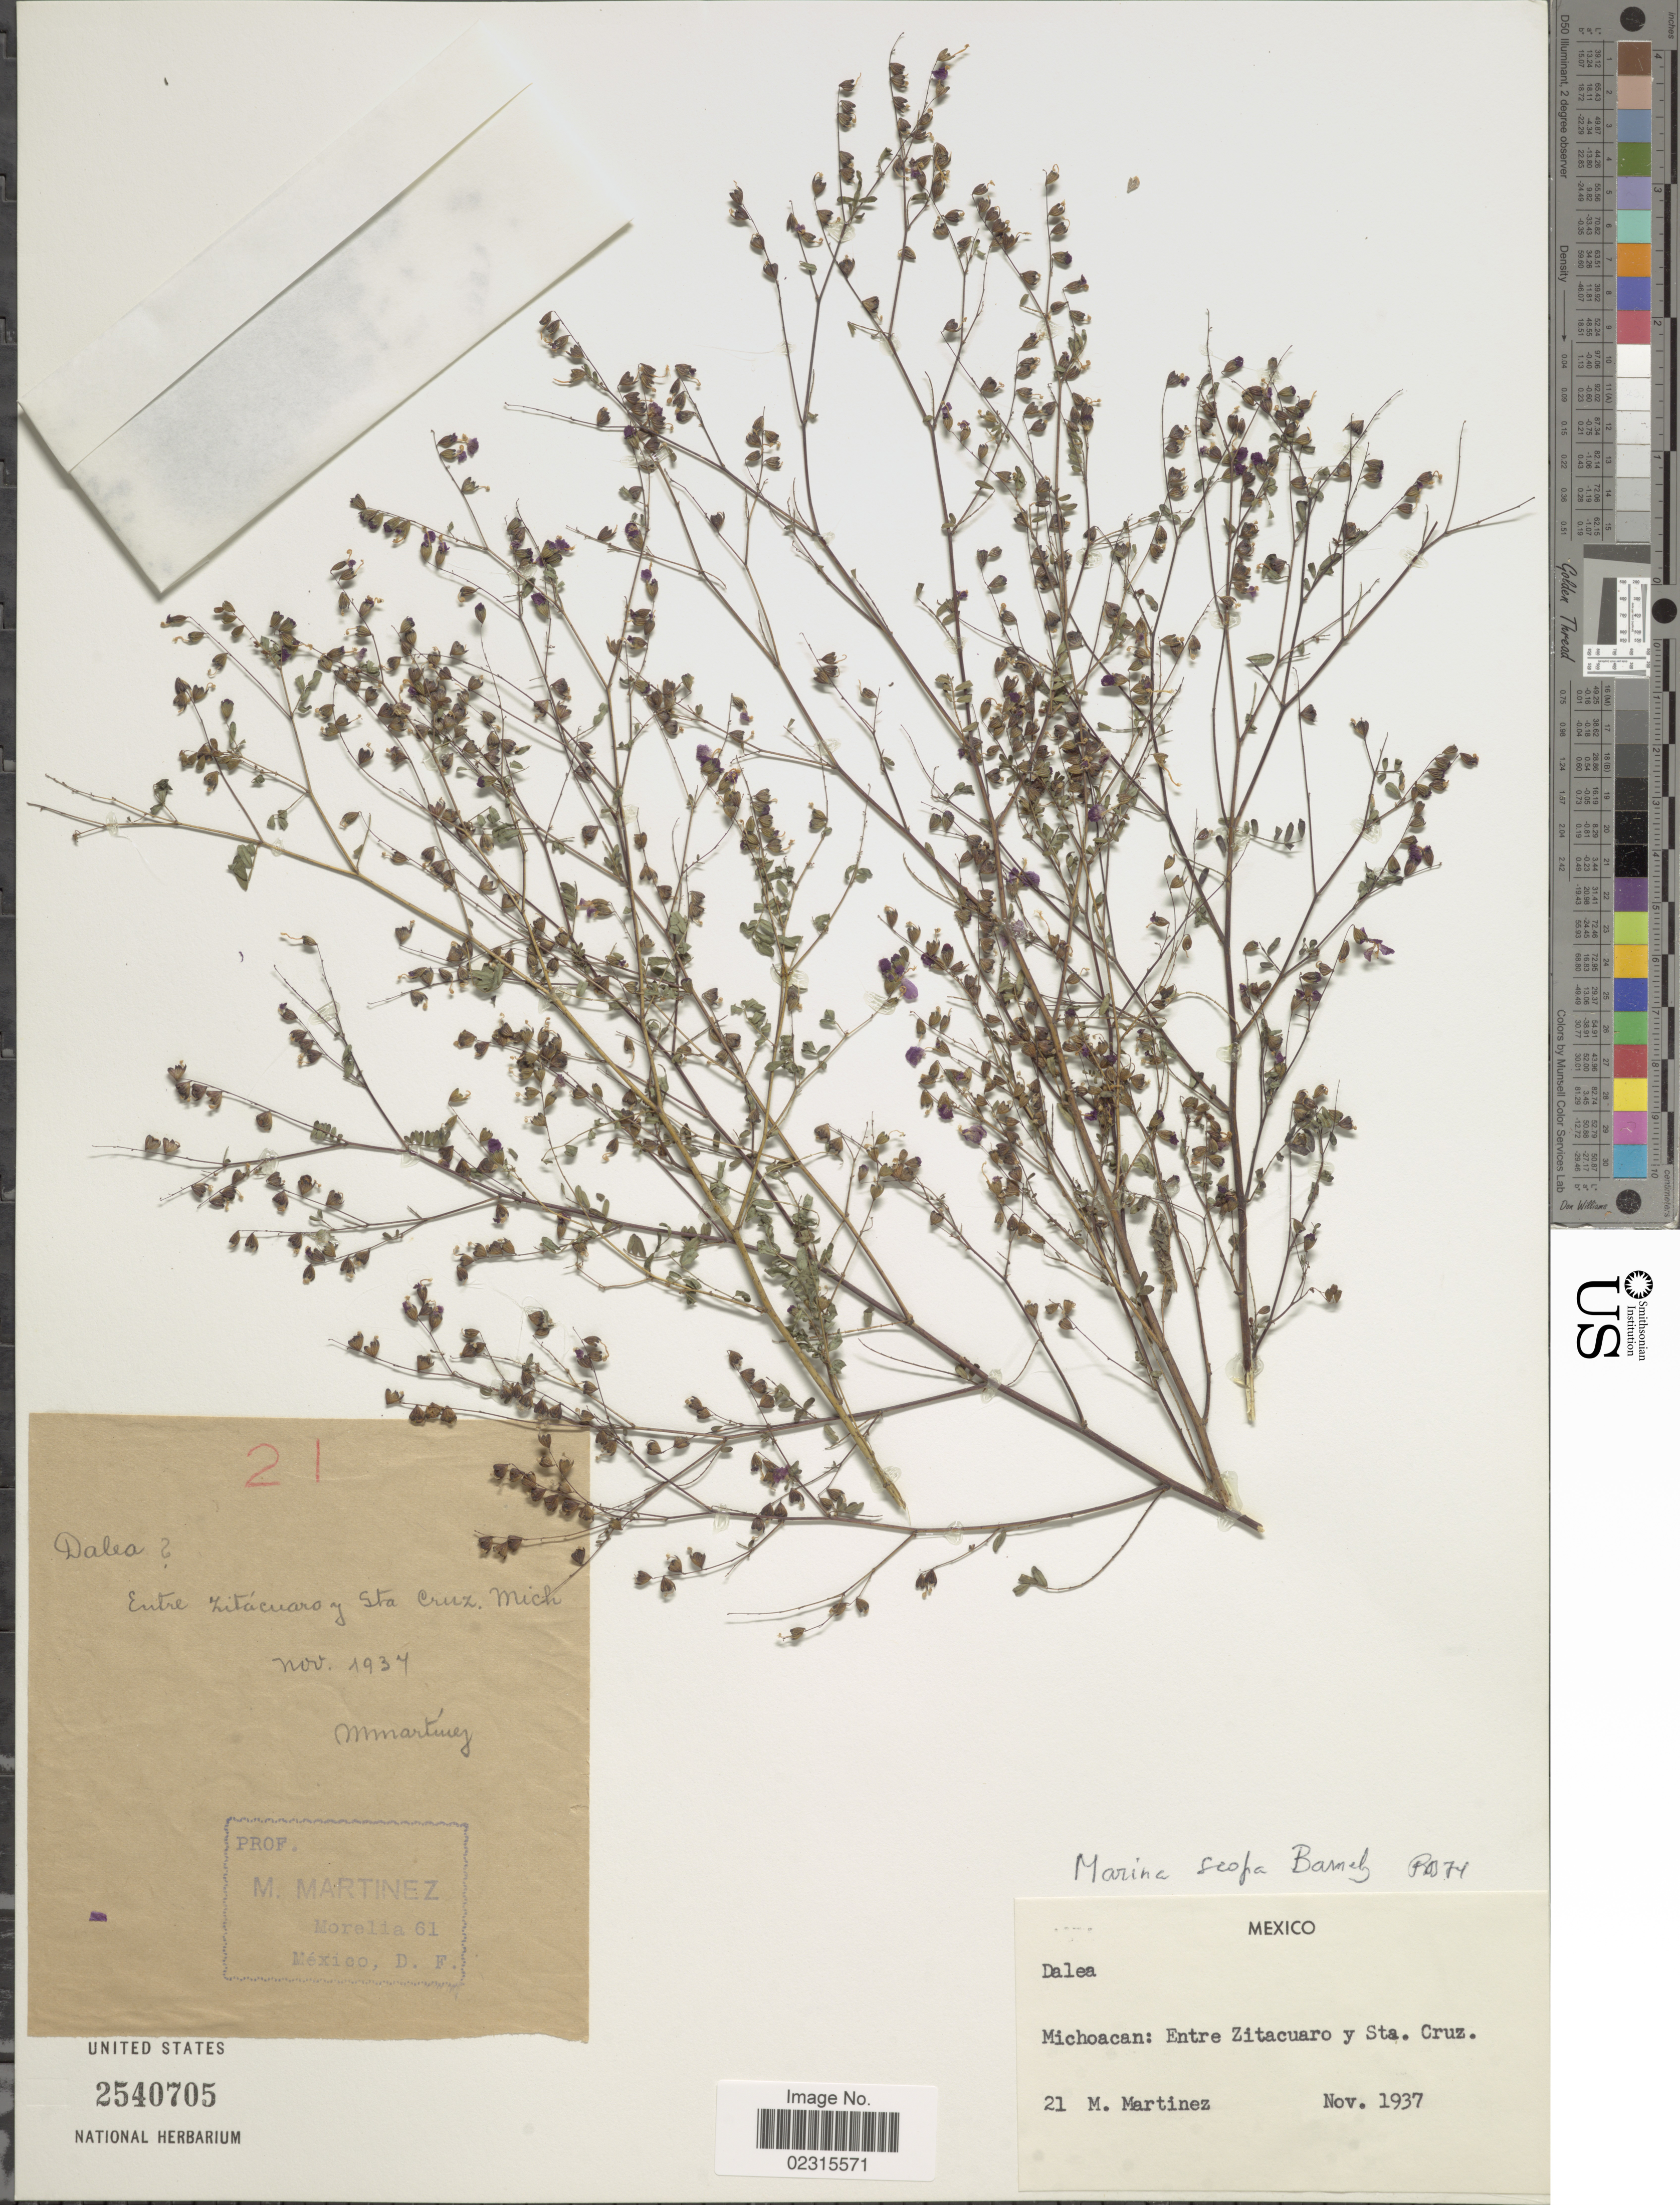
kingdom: Plantae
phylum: Tracheophyta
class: Magnoliopsida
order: Fabales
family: Fabaceae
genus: Marina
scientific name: Marina scopa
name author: Barneby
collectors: M. Martinez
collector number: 21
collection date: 1937-11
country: Mexico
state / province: Michoacán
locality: Michoacan: Entre Zitacuaro y Sta. Cruz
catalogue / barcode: US 2540705